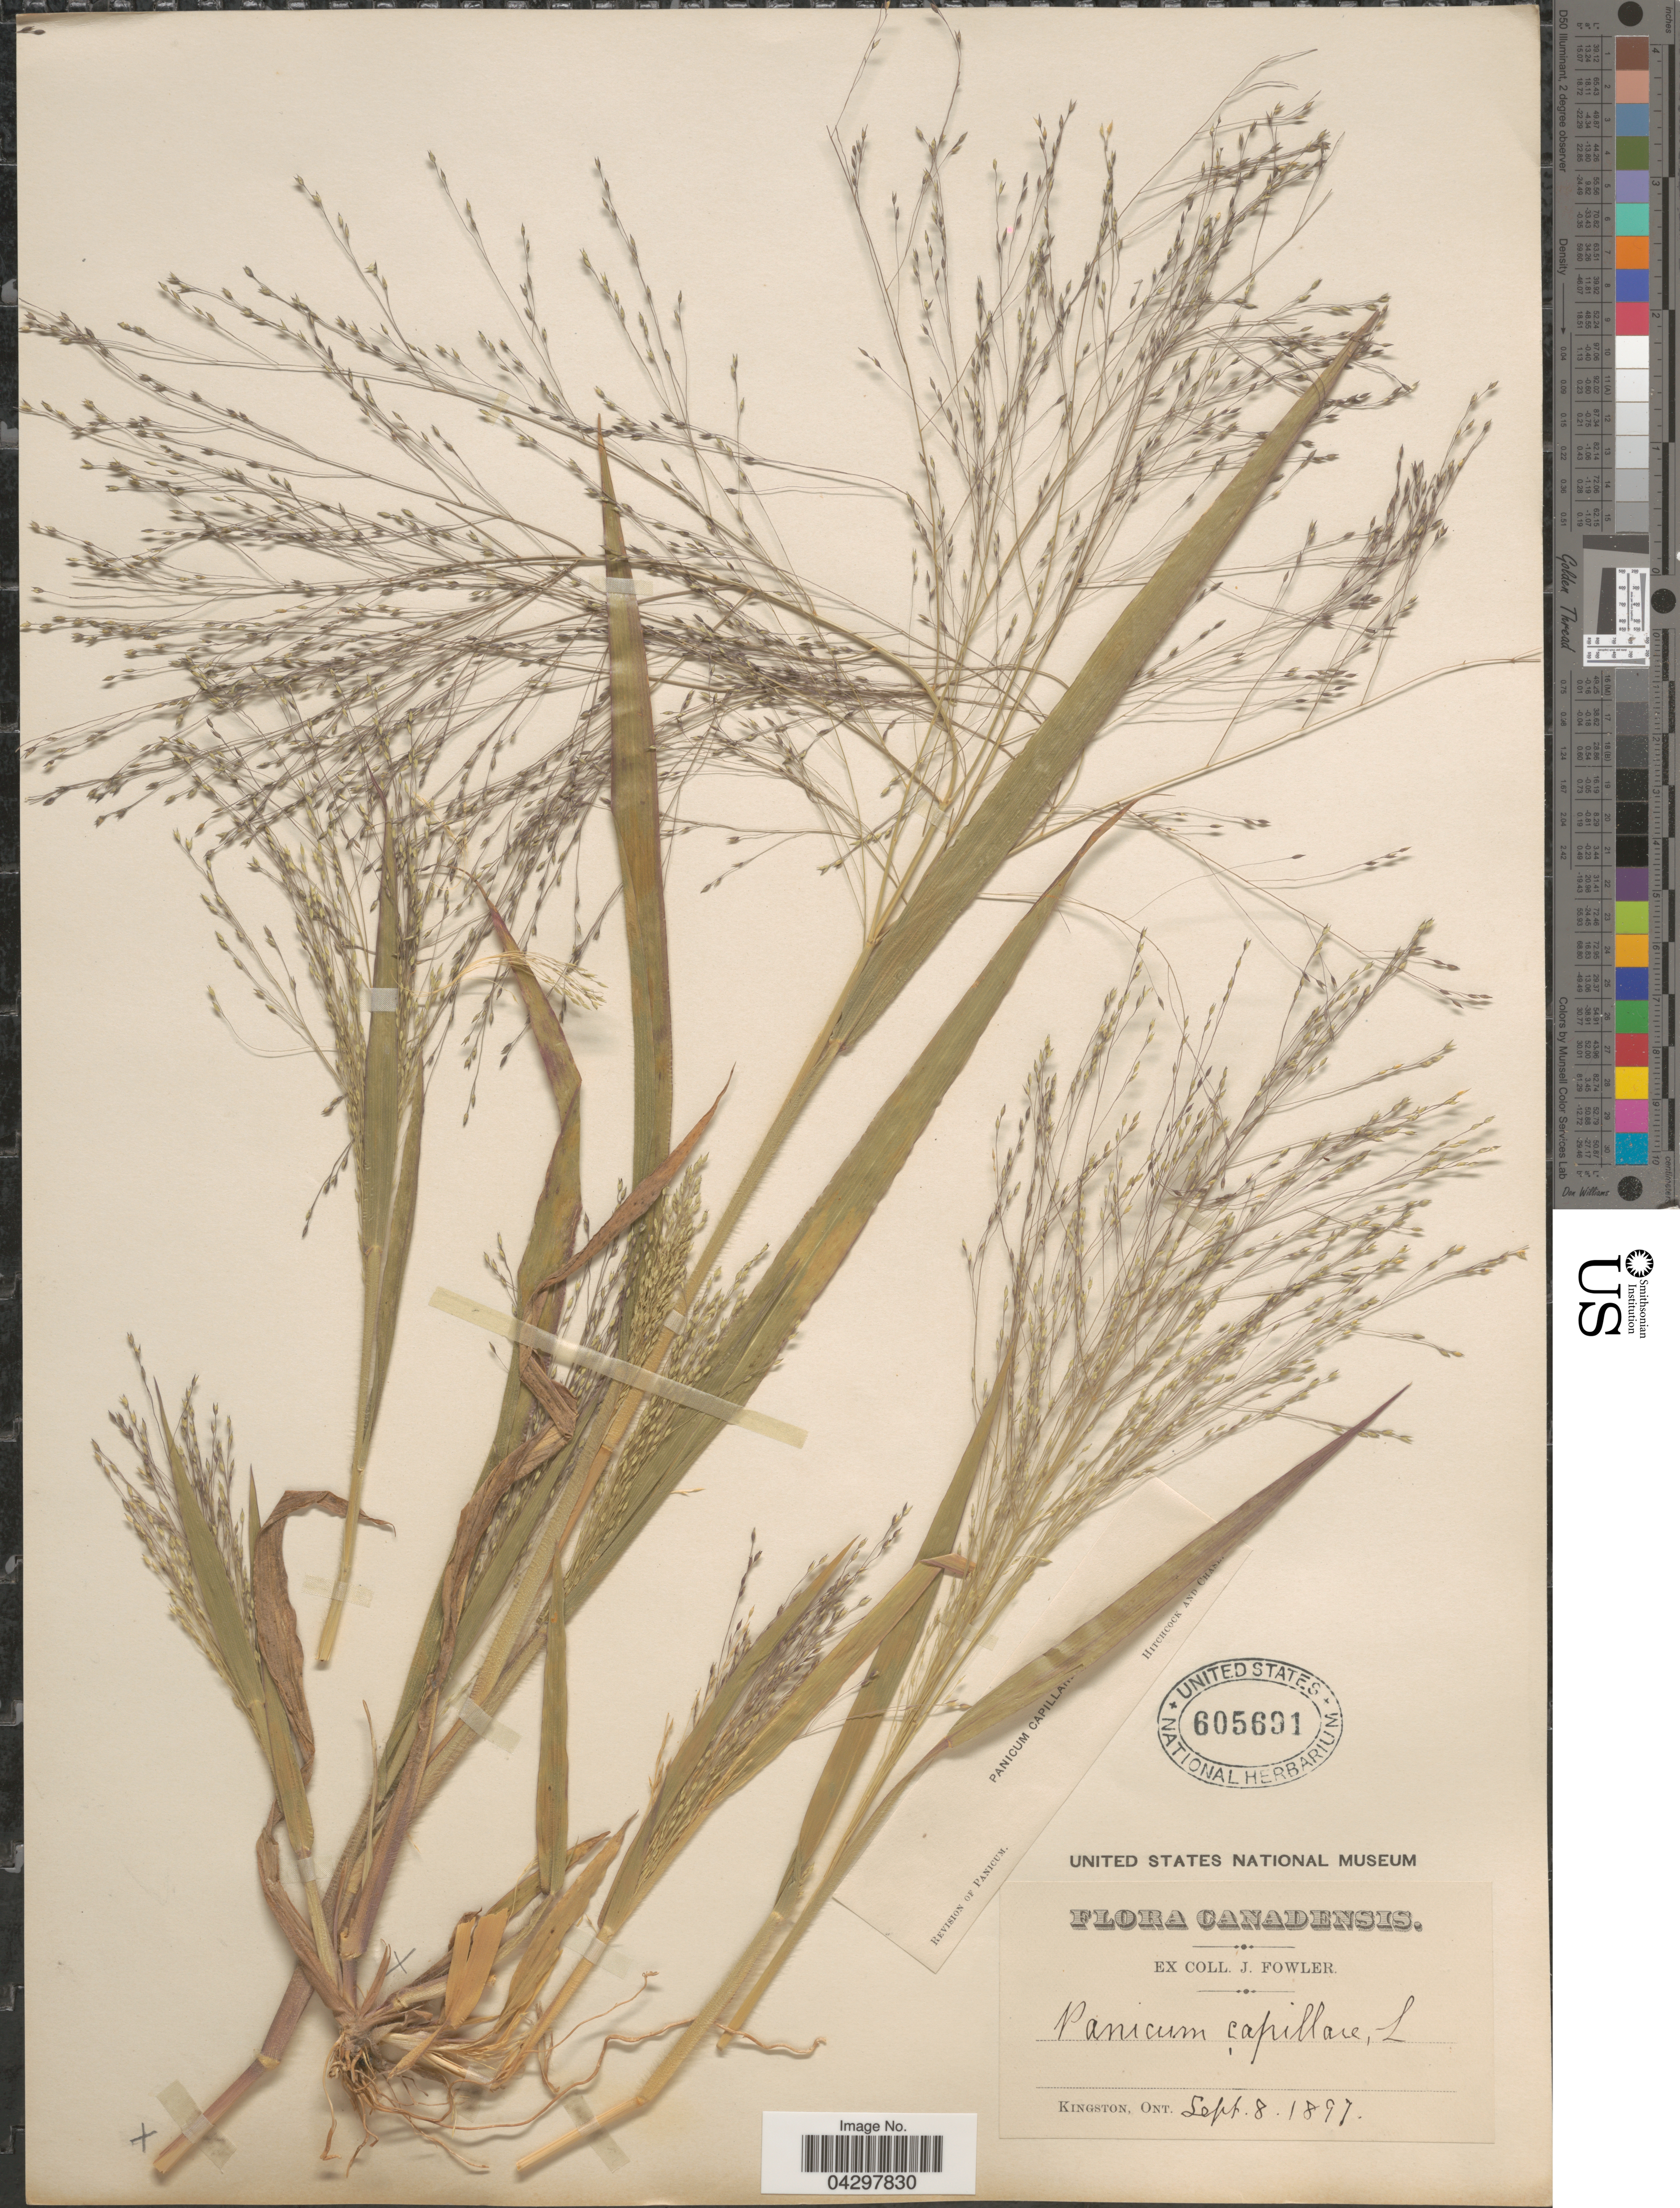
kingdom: Plantae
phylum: Tracheophyta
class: Liliopsida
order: Poales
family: Poaceae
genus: Panicum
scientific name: Panicum capillare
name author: L.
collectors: J. Fowler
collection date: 1897-09-08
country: Canada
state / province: Ontario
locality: Kingston.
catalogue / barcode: US 605691